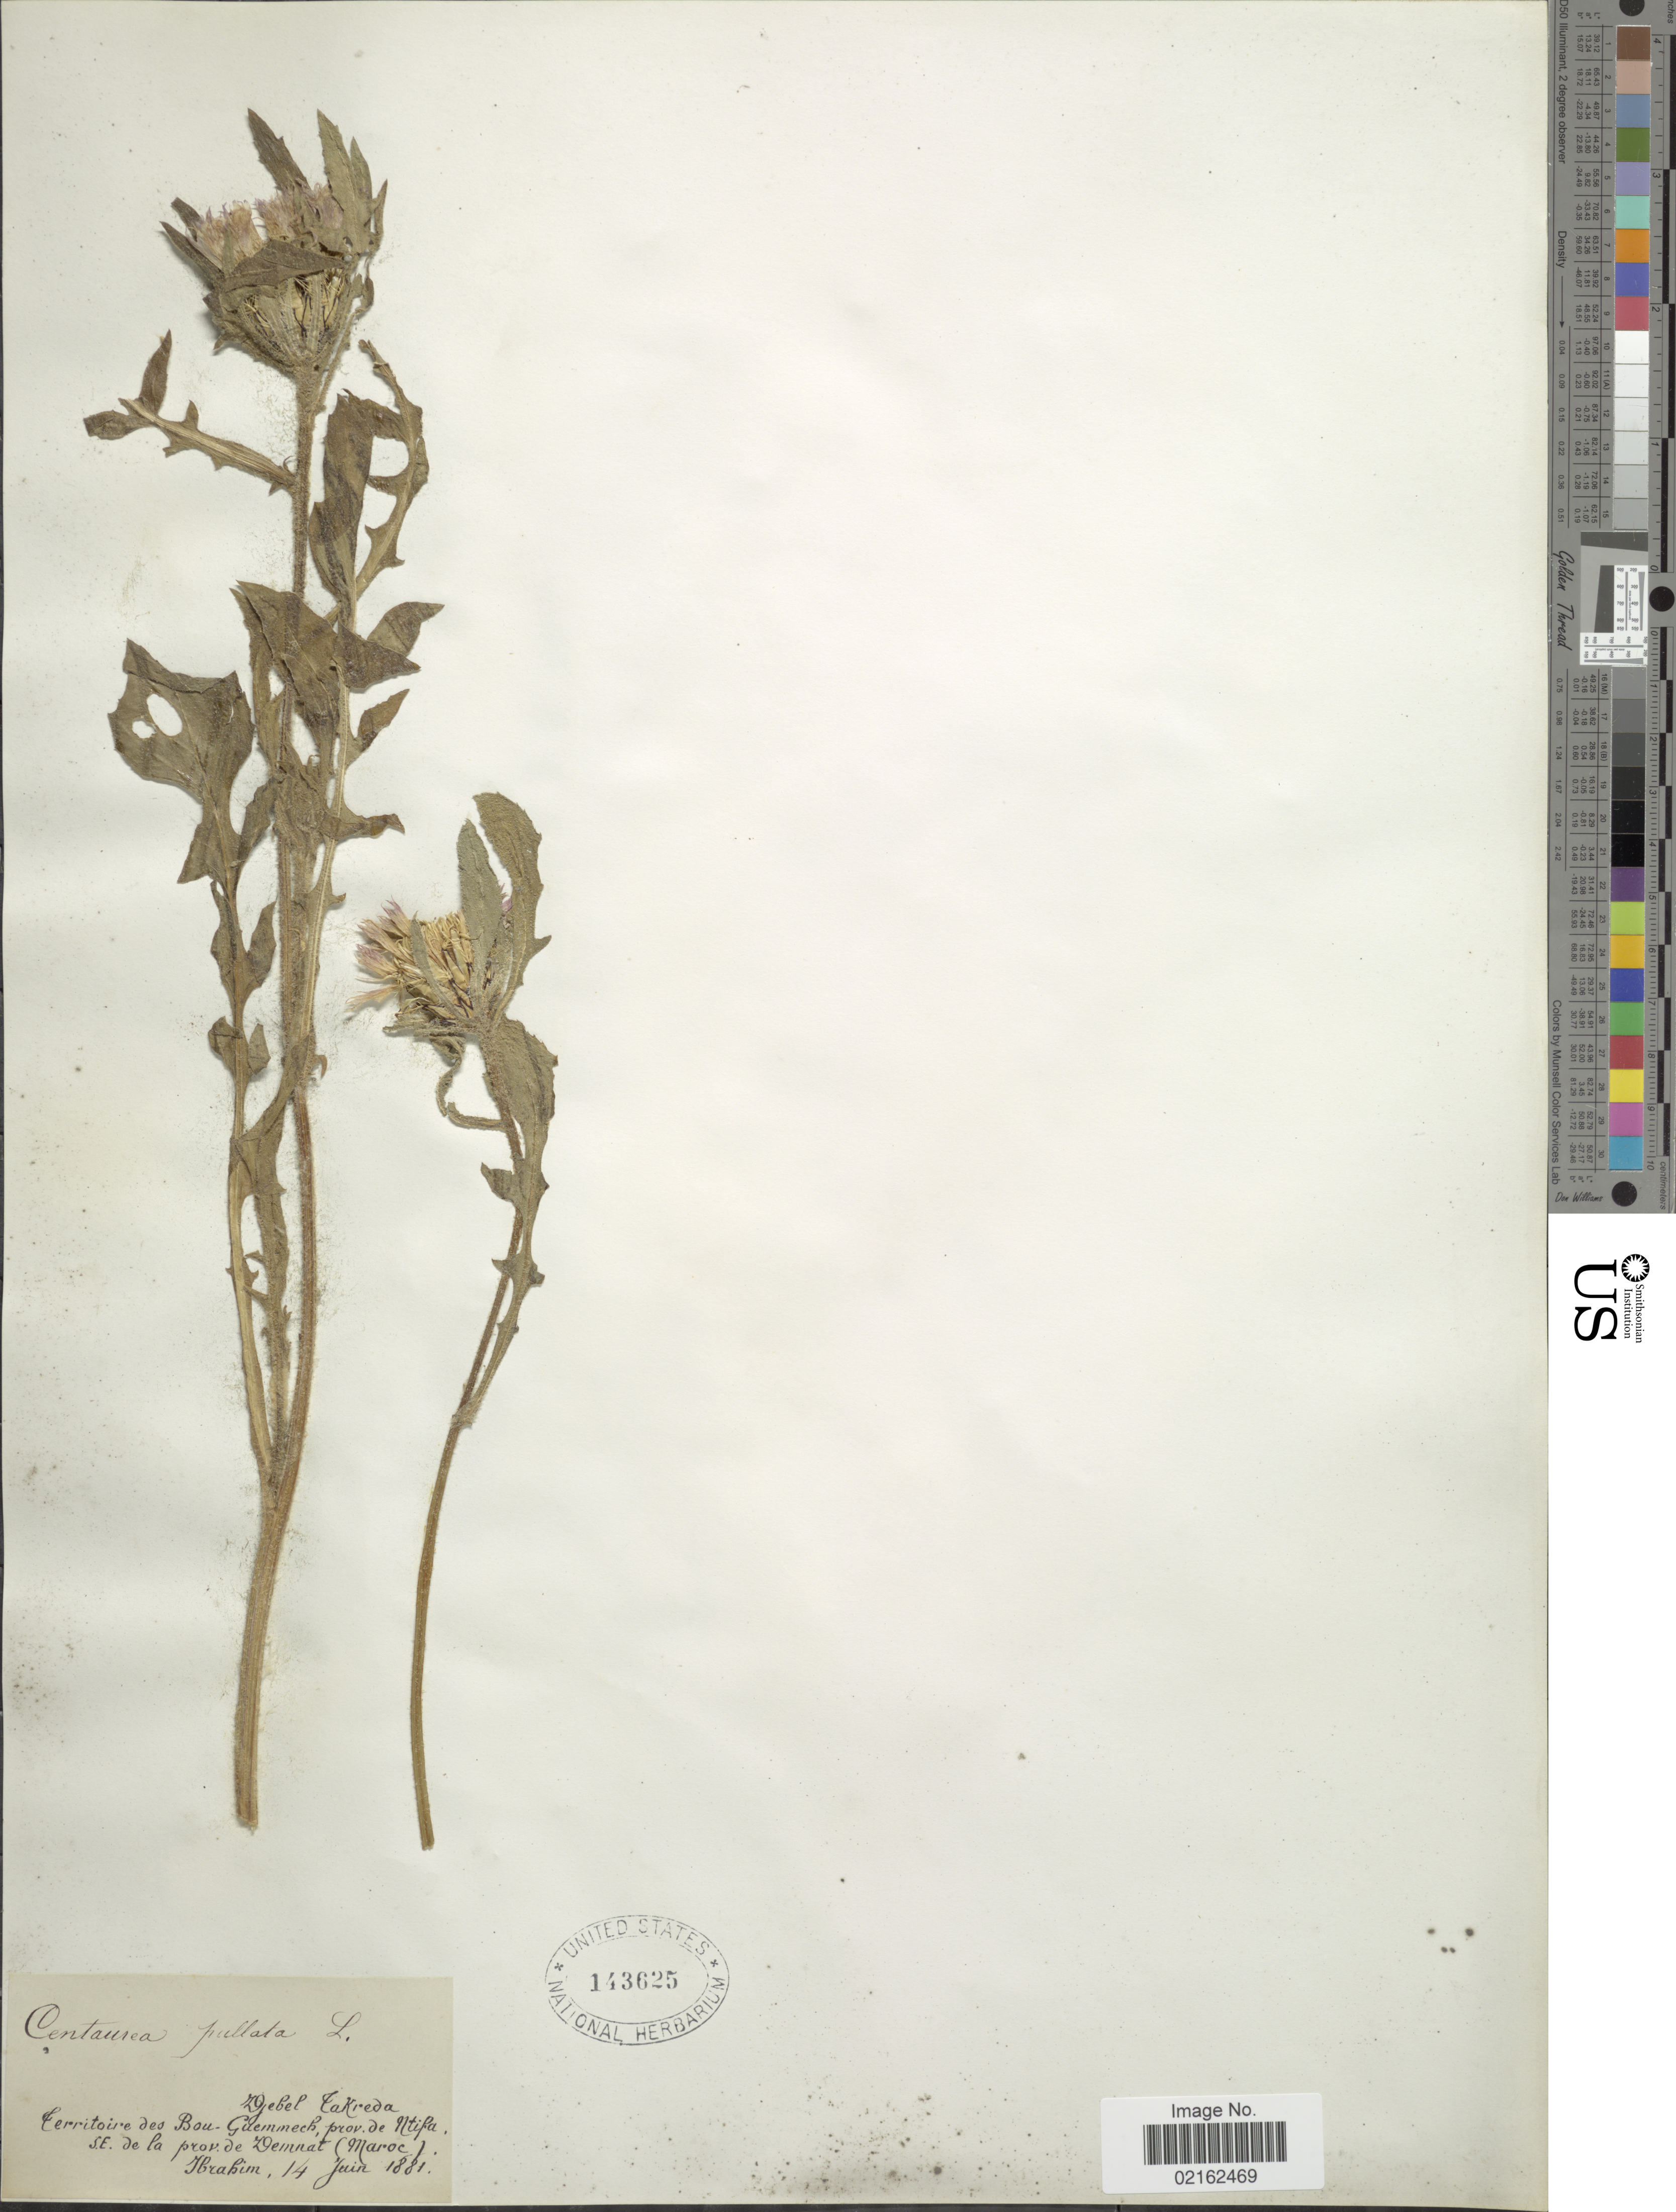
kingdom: Plantae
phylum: Tracheophyta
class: Magnoliopsida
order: Asterales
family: Asteraceae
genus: Centaurea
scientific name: Centaurea pullata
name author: L.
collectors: -. Ibrahim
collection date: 1881-06-14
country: Morocco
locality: Djebel Takreda, Teritoire des Bou-Guemmech, Prov. de Ntifa, S. E. de la prov. de Demnat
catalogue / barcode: US 143625